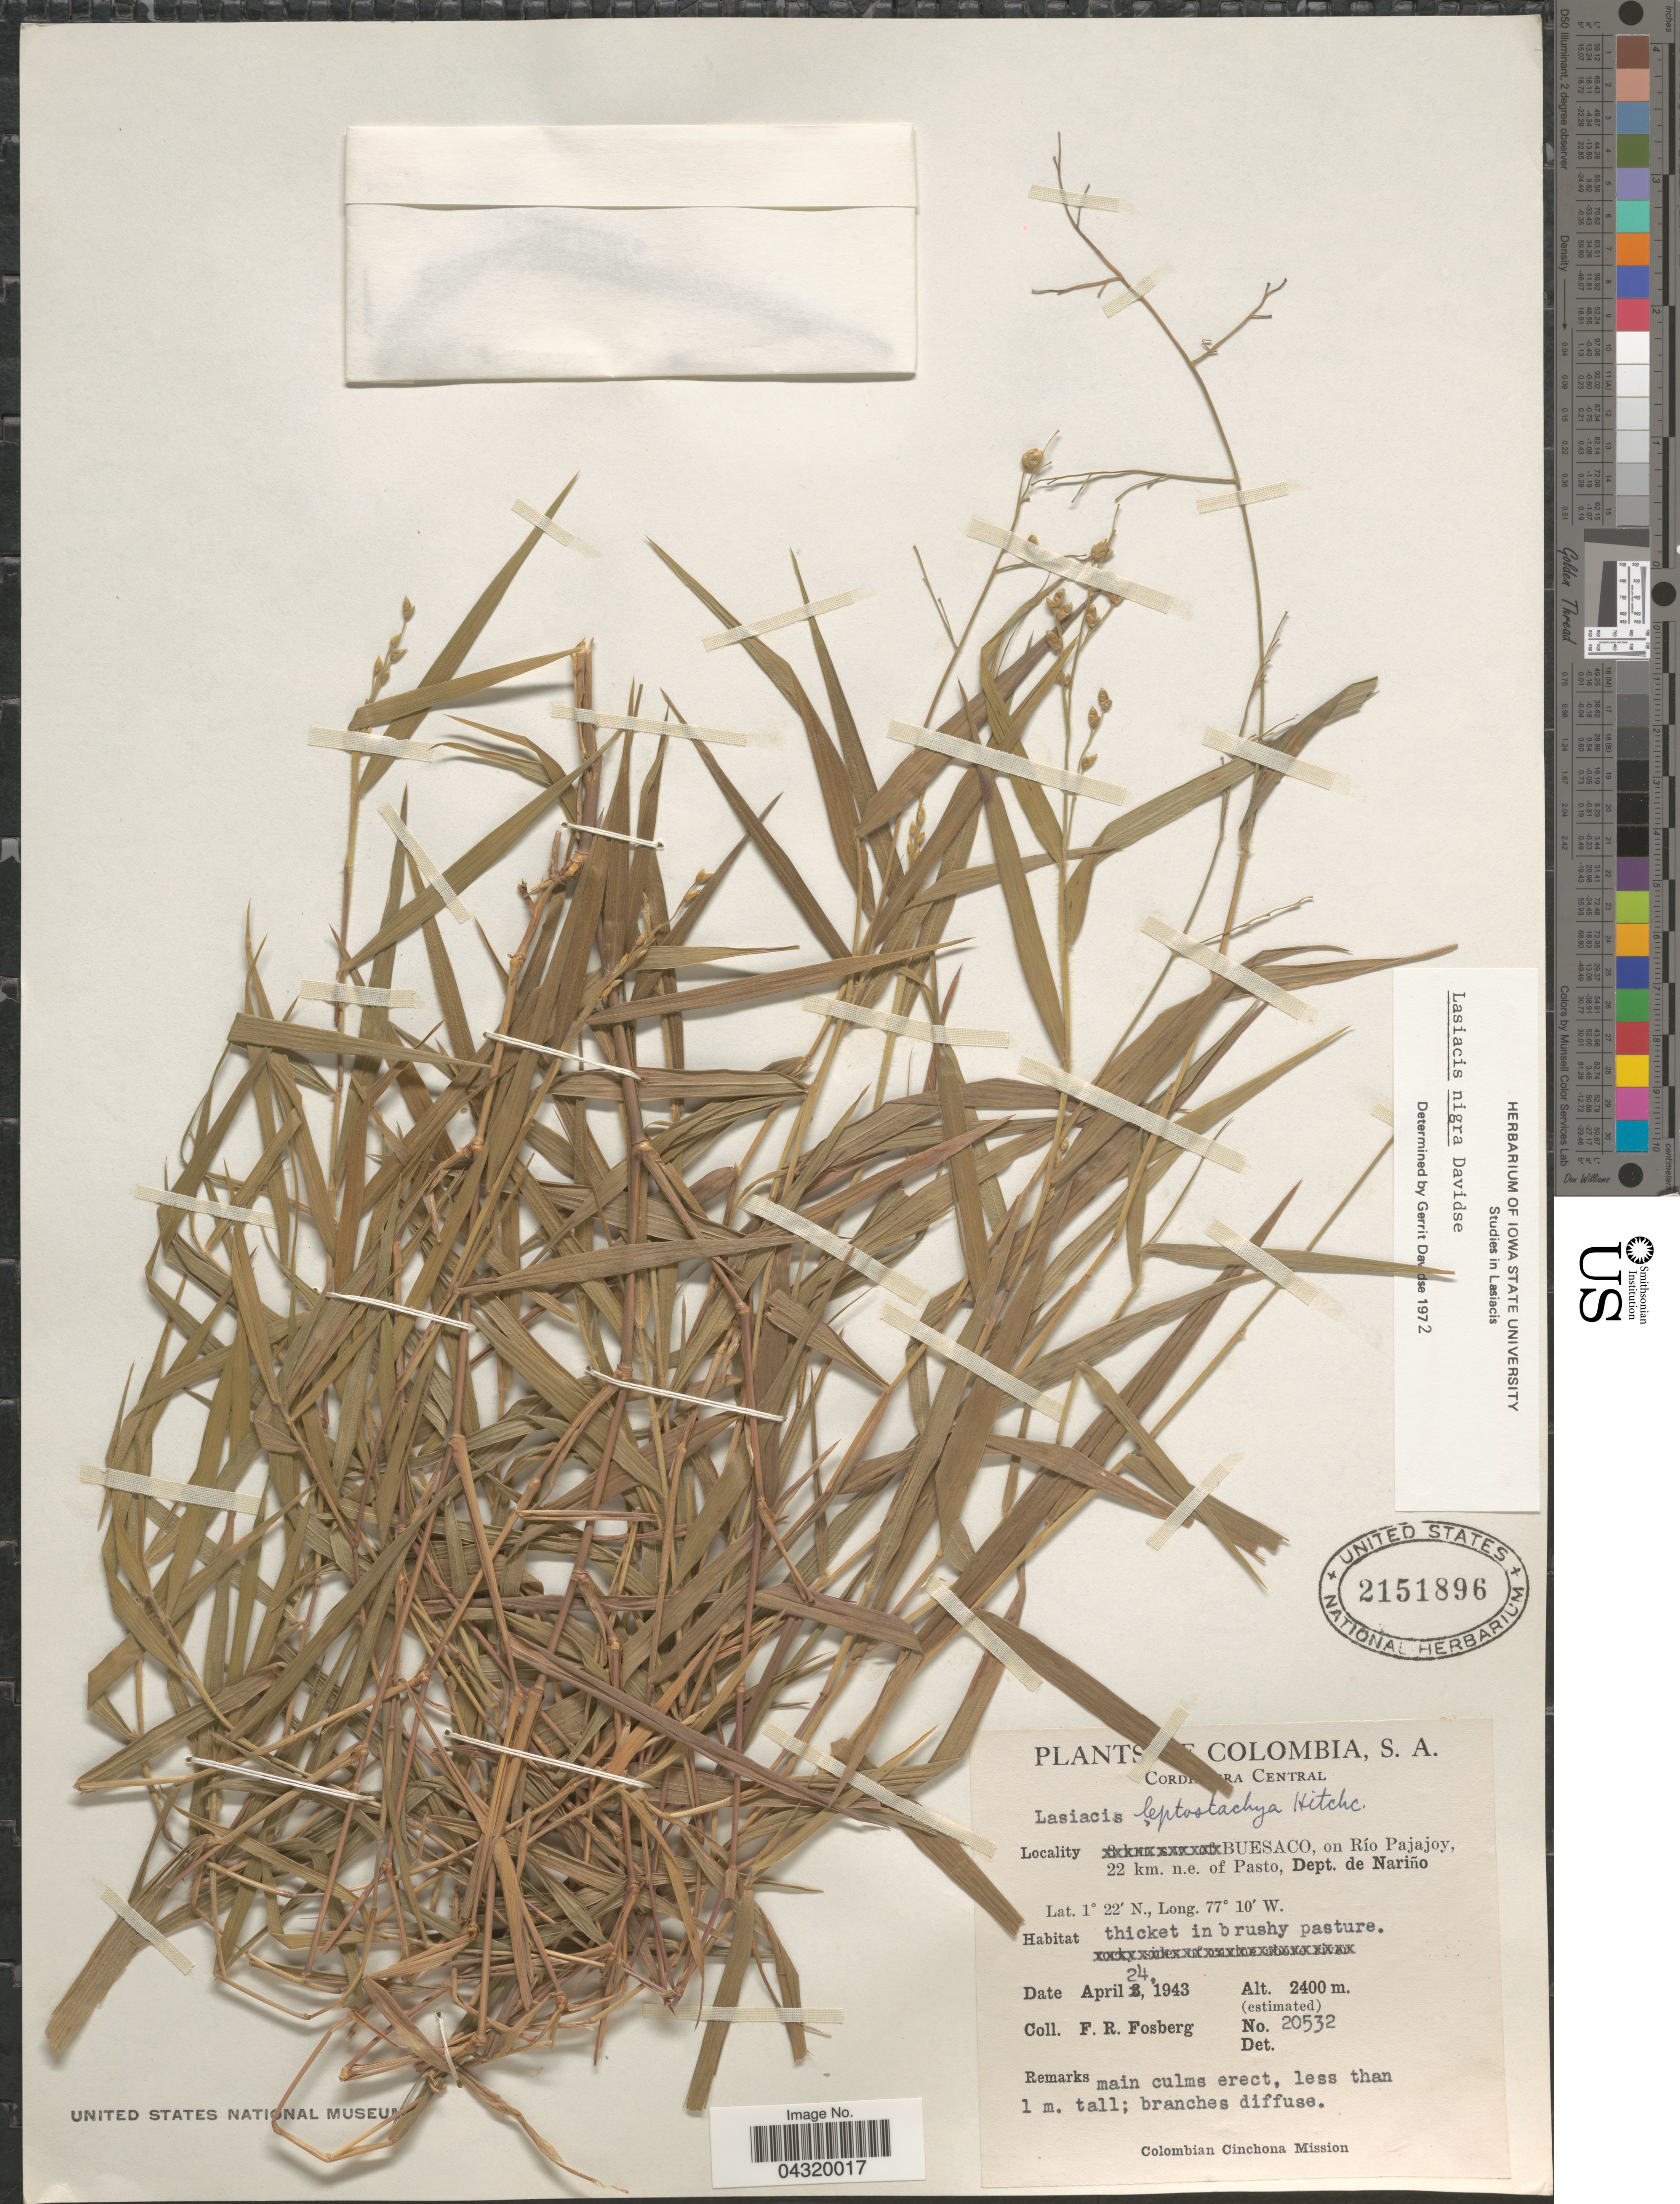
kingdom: Plantae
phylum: Tracheophyta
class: Liliopsida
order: Poales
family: Poaceae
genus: Lasiacis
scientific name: Lasiacis nigra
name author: Davidse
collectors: F. R. Fosberg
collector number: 20532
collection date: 1943-04-24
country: Colombia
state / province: Nariño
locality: Cordillera Central. Buesaco, on Río Pajajoy, 22 km. n.e. of Pasto, Dept. de Nariño. Colombian Cinchona Mission.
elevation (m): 2400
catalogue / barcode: US 2151896